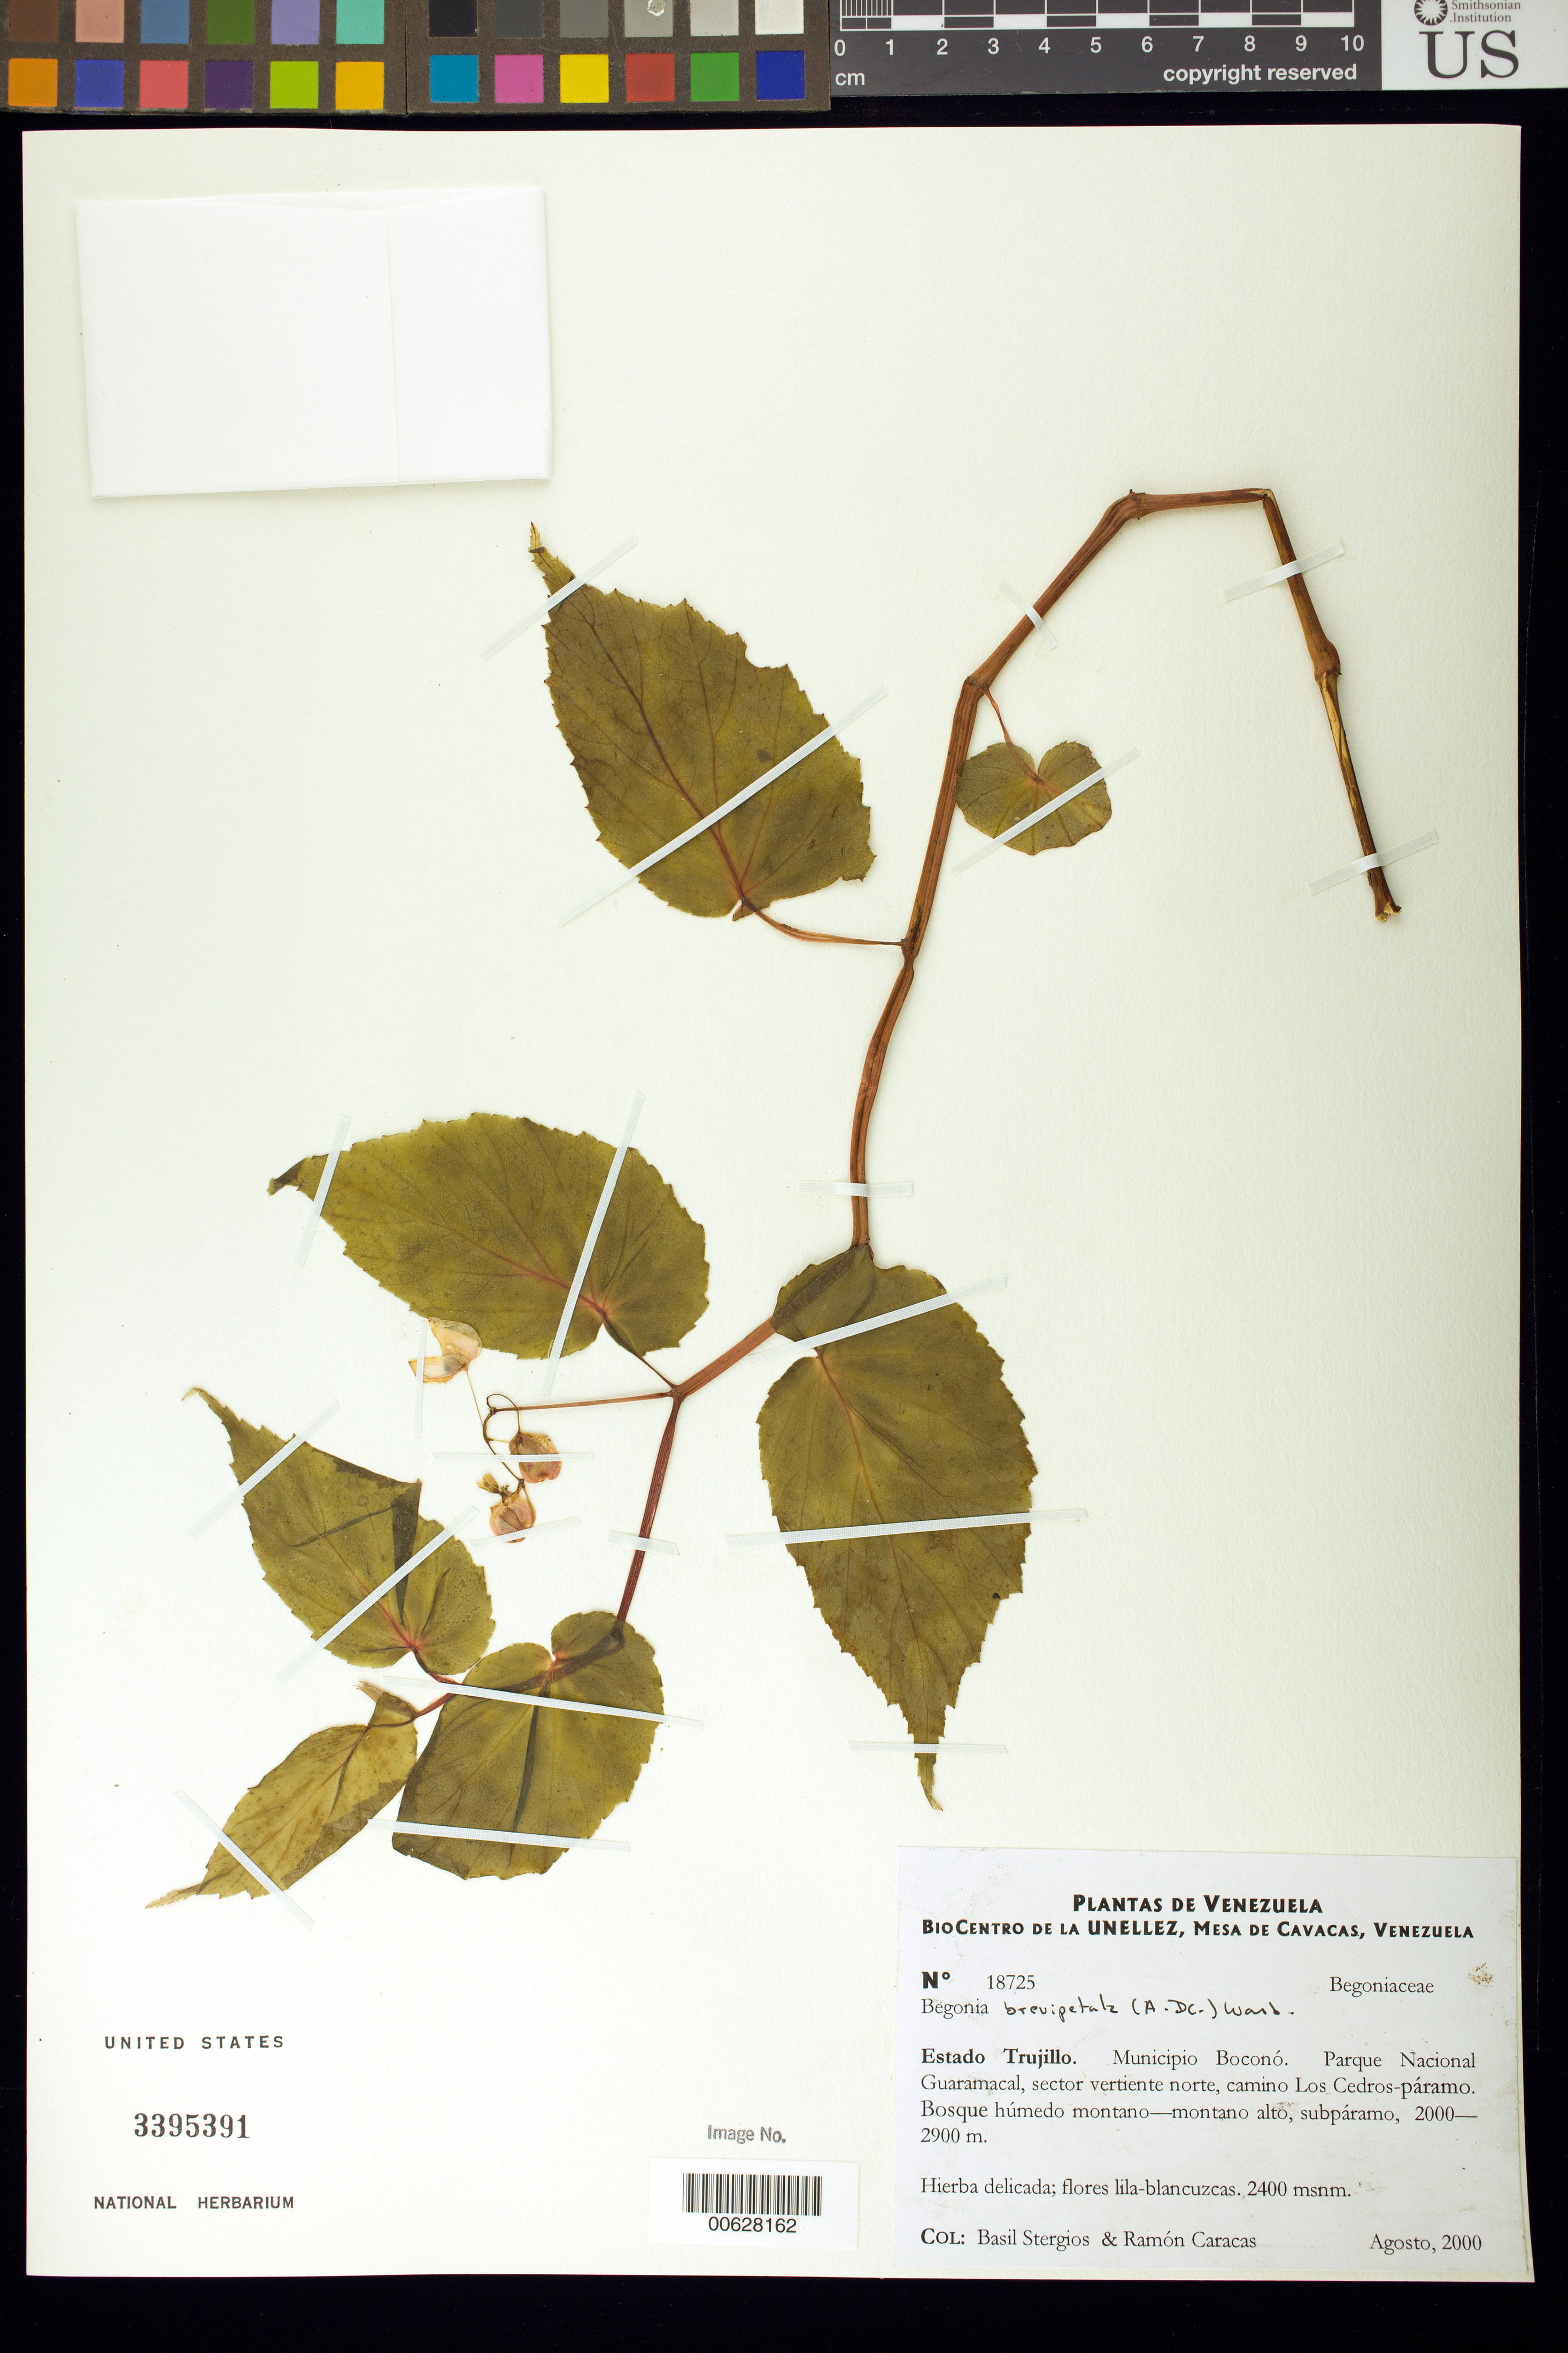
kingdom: Plantae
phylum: Tracheophyta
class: Magnoliopsida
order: Cucurbitales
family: Begoniaceae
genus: Begonia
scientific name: Begonia brevipetala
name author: (A. DC.) Warb.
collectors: B. G. Stergios & R. Caracas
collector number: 18725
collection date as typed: Aug 2000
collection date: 2000-08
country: Venezuela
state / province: Trujillo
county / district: Boconó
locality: Parque Nacional Guaramacal, vertiente N, camino Los Cedros-páramo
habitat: Bosque húmedo montano-montano alto, subpáramo.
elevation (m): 2400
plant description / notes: PORT, US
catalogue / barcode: US 3395391